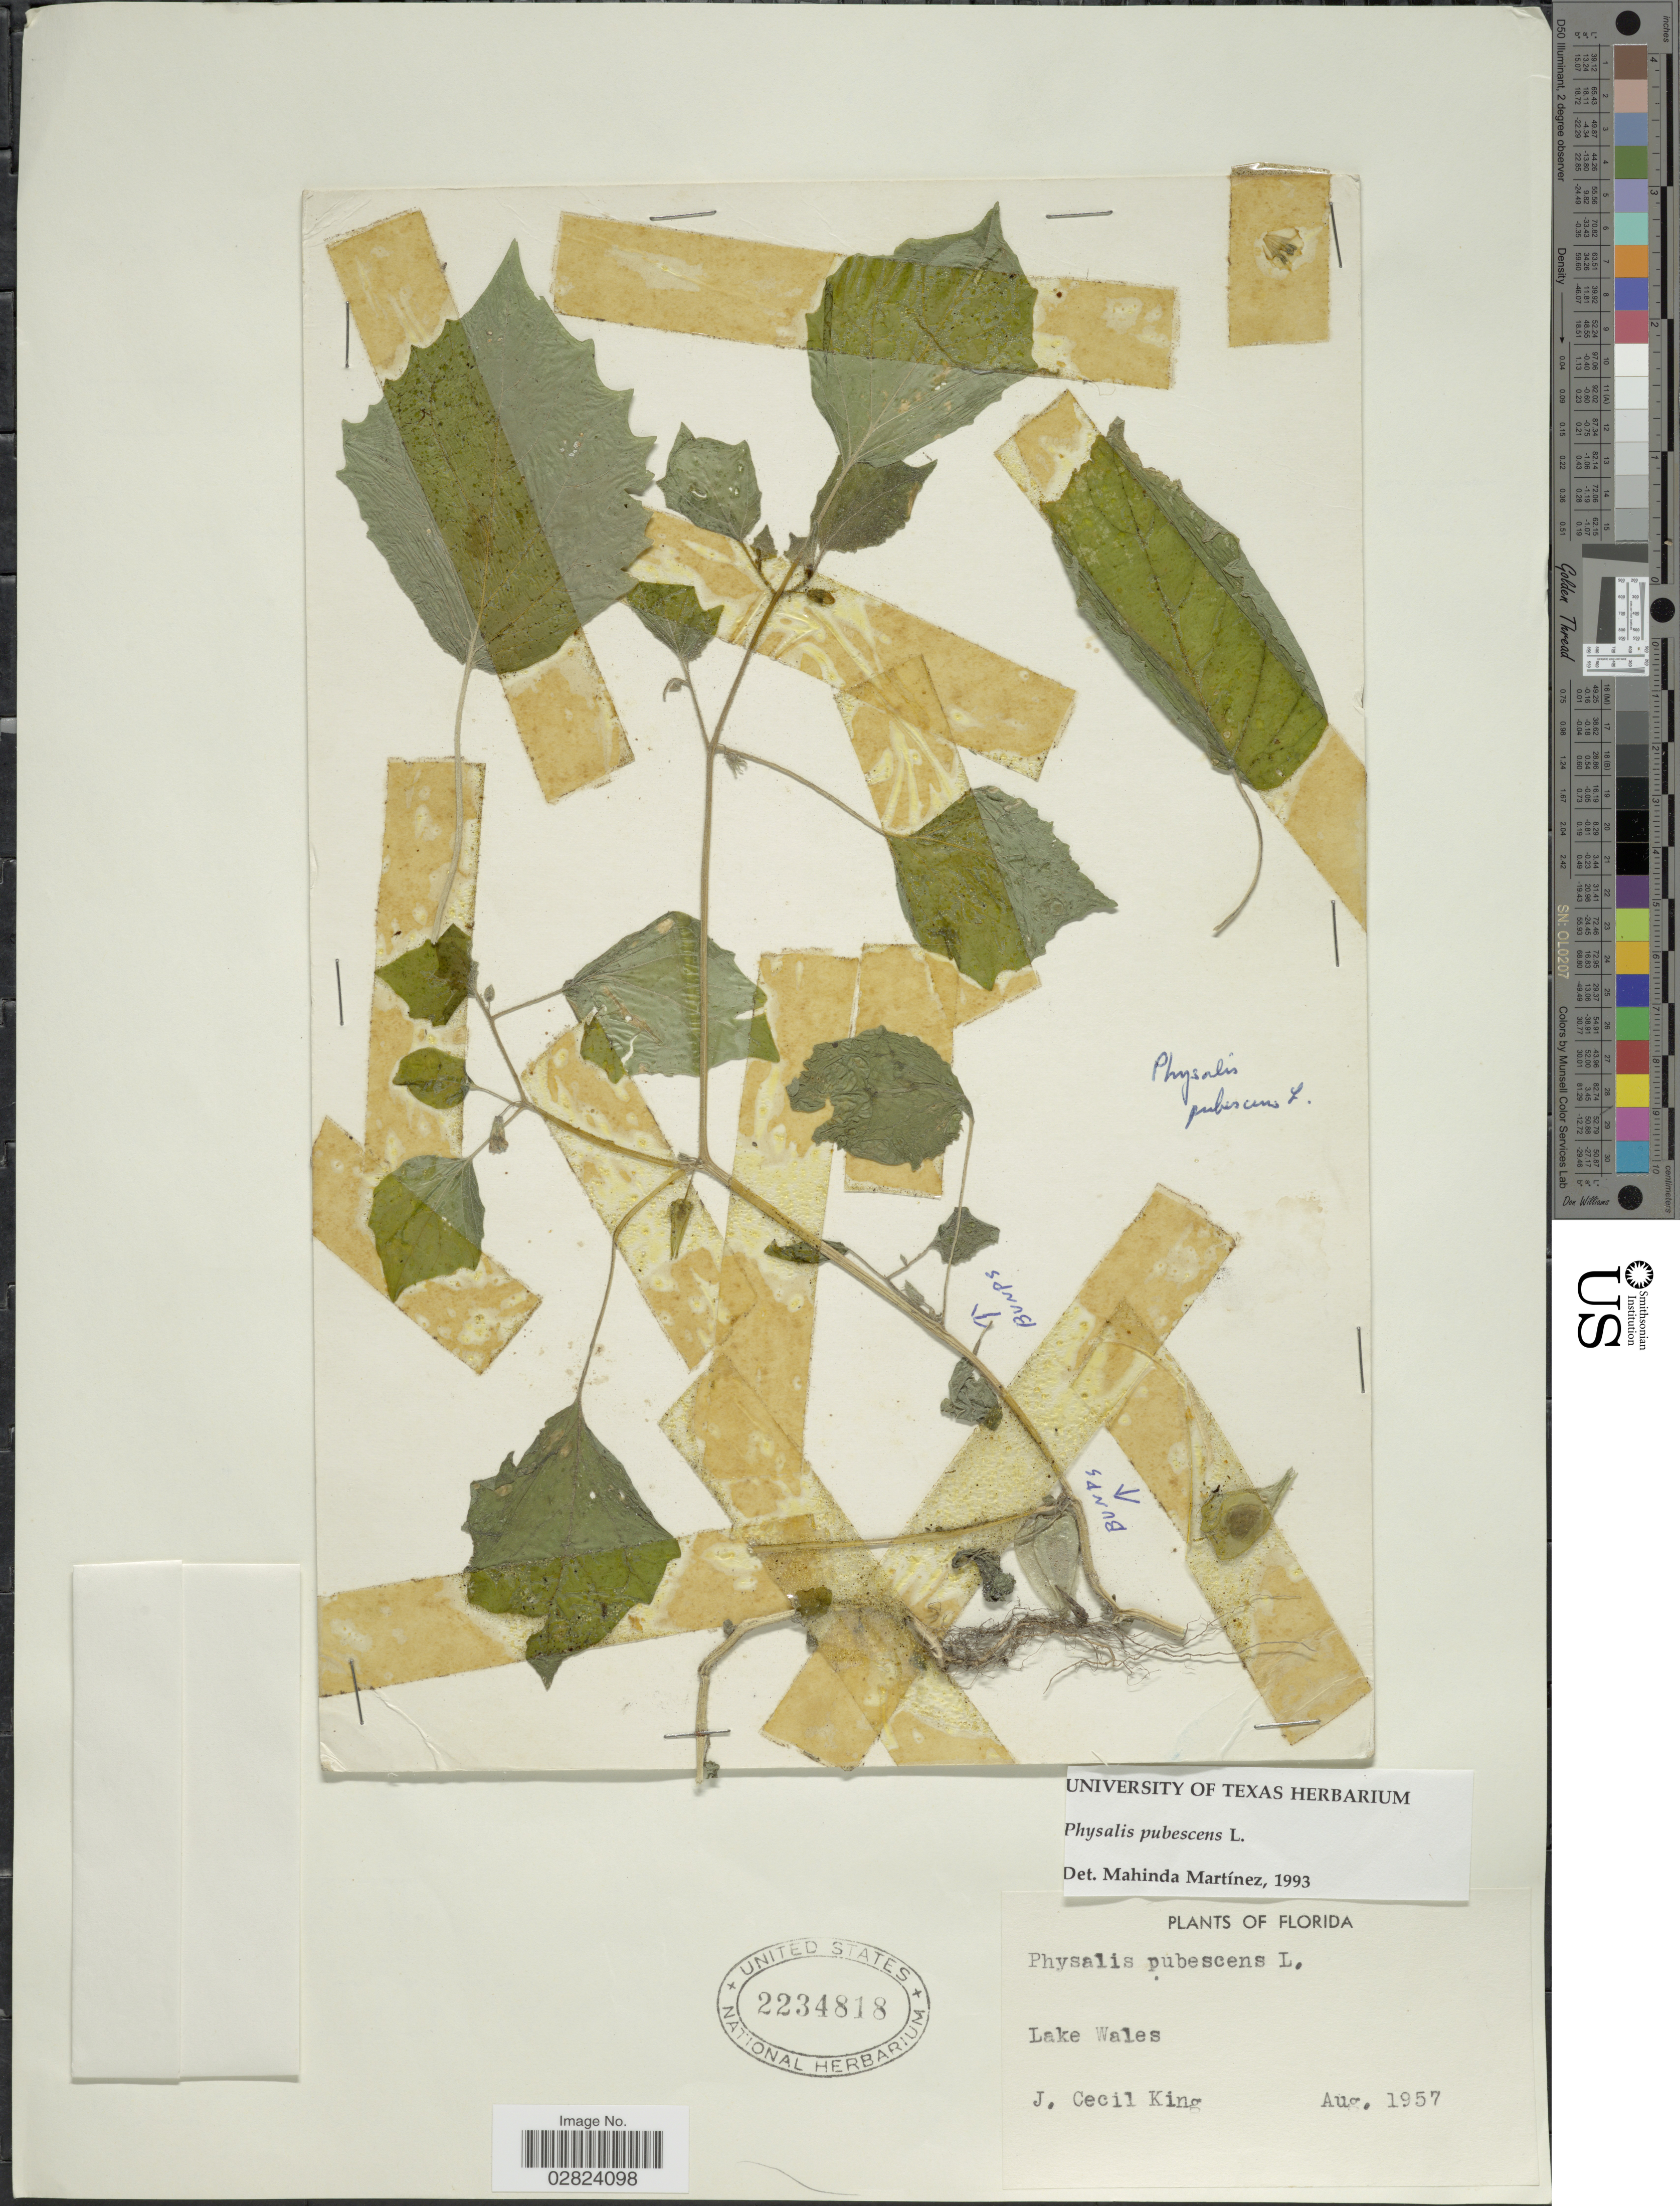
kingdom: Plantae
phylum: Tracheophyta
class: Magnoliopsida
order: Solanales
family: Solanaceae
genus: Physalis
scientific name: Physalis pubescens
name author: L.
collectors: J. Cecil-King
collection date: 1957-08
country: United States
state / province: Florida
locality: Lake Wales.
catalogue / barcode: US 2234818